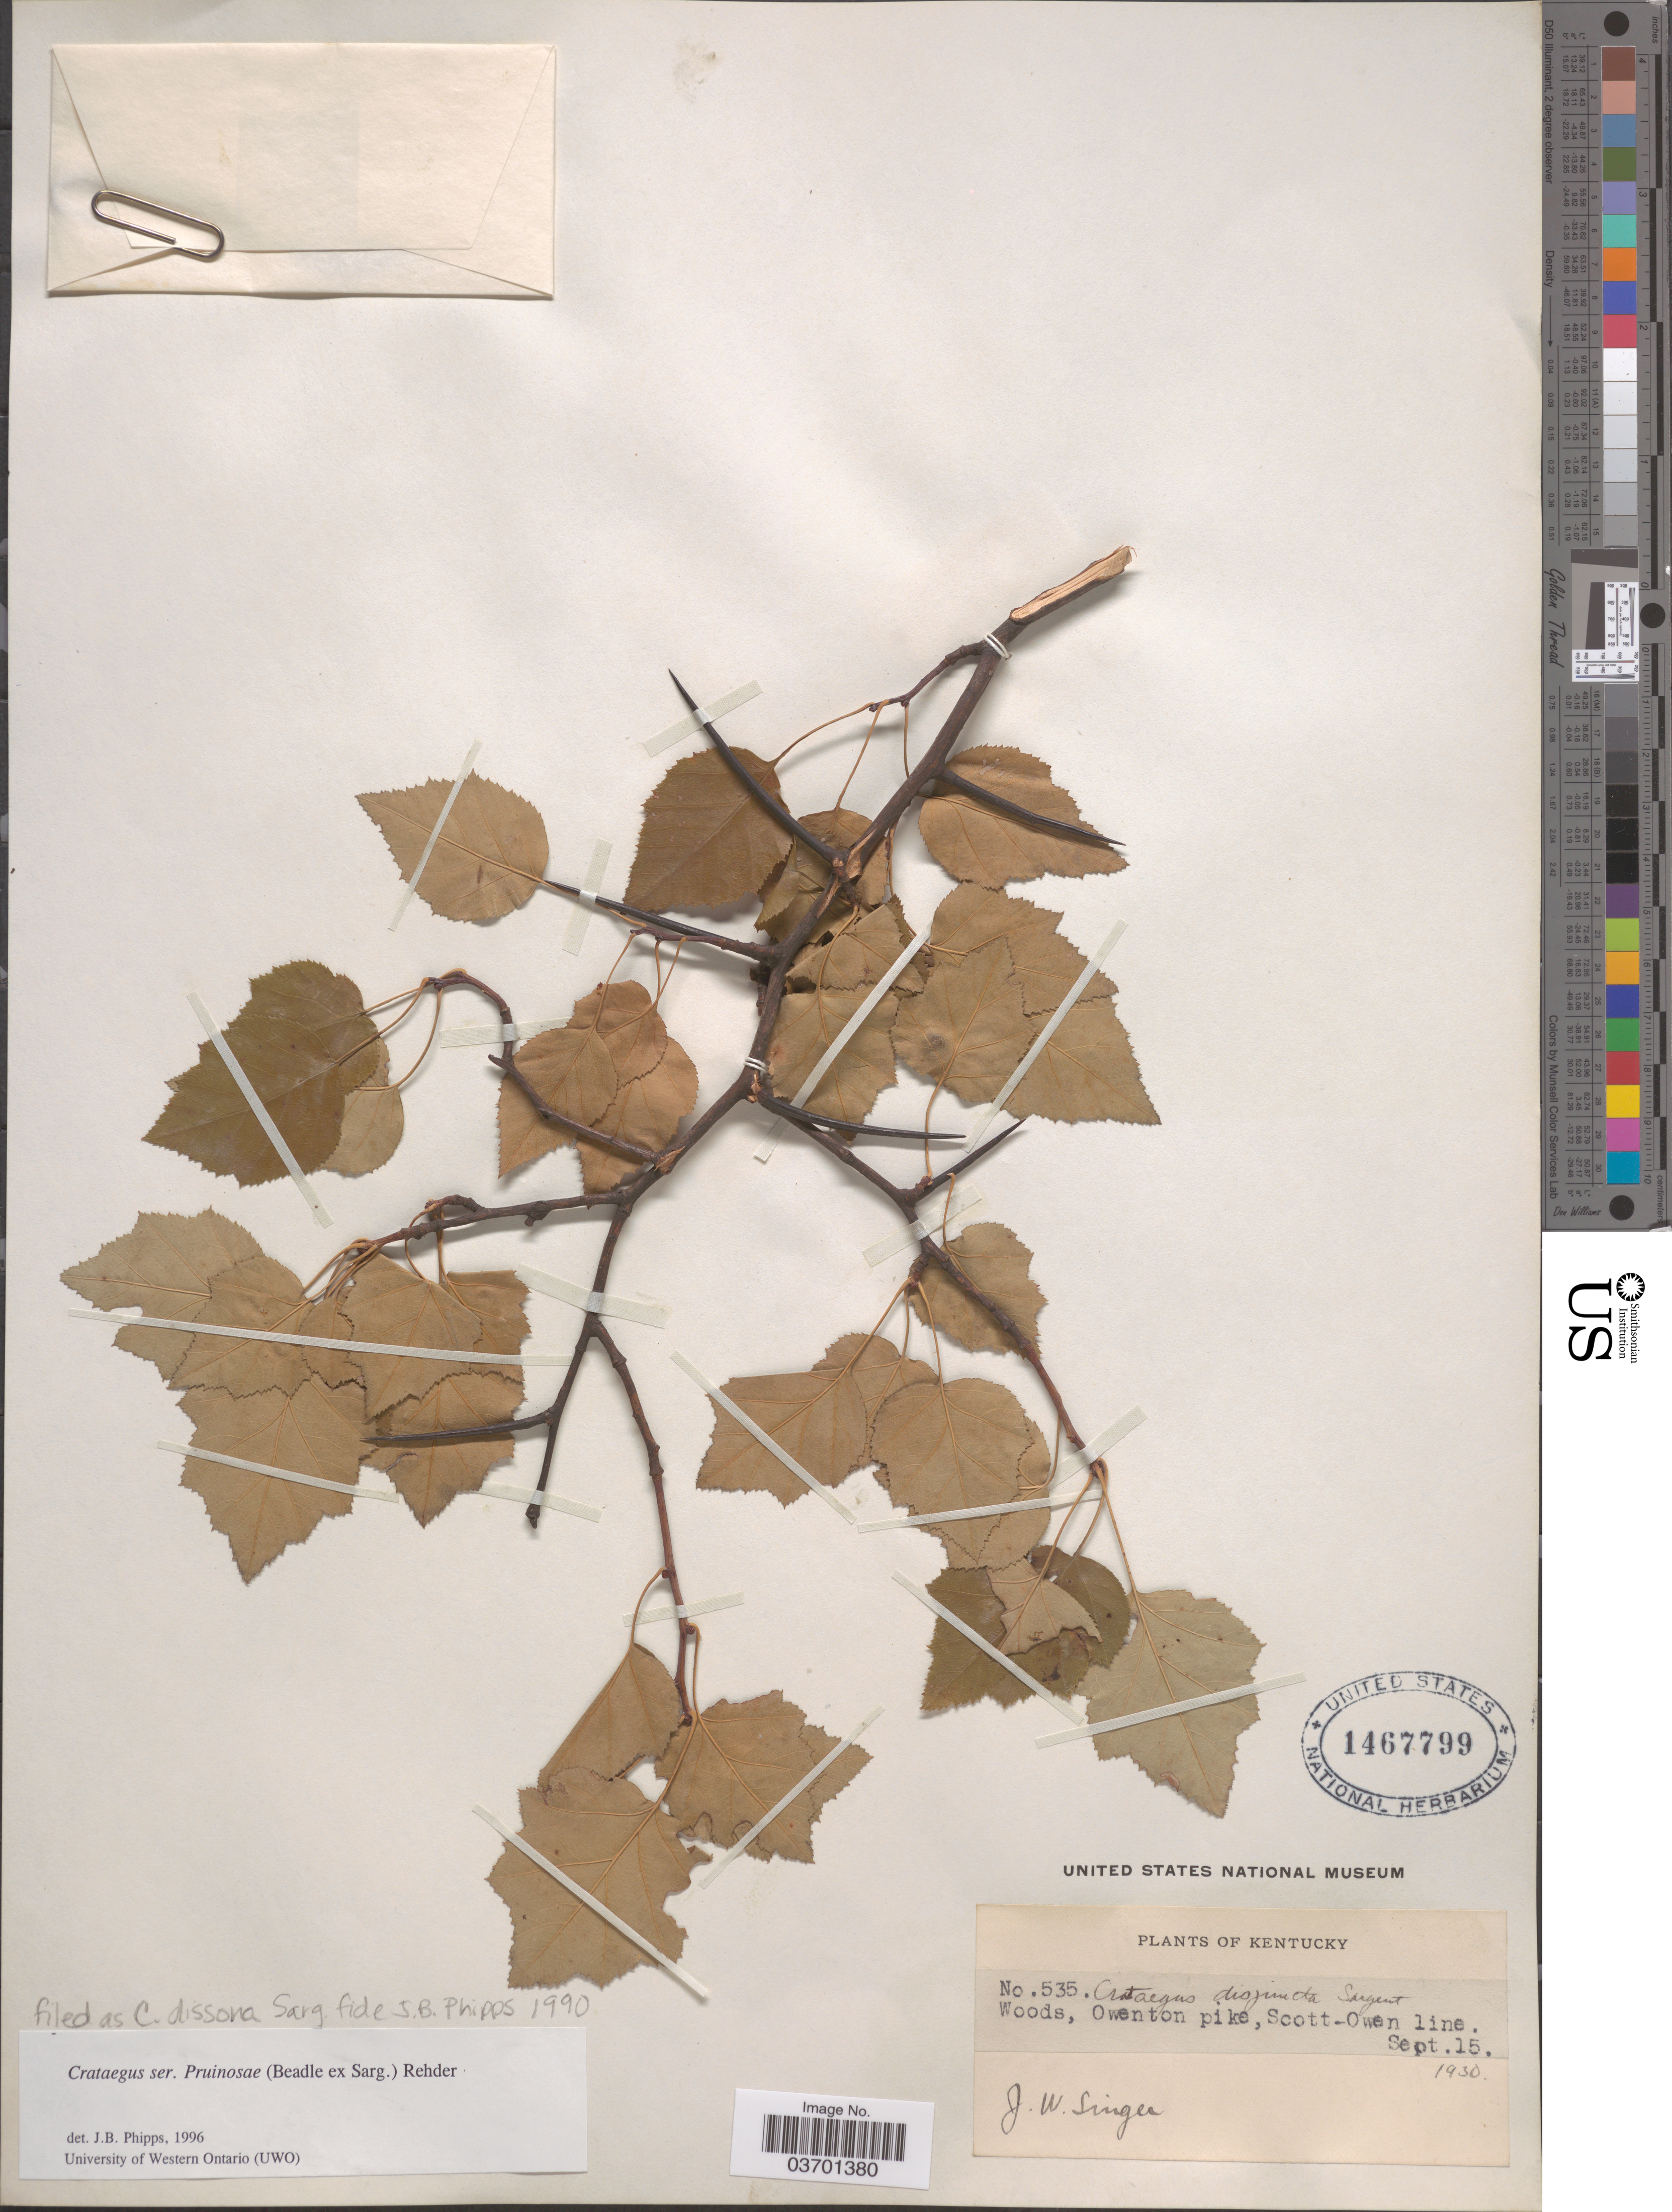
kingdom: Plantae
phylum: Tracheophyta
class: Magnoliopsida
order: Rosales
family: Rosaceae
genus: Crataegus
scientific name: Crataegus pruinosa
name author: (H.L. Wendl.) K. Koch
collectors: J. EW. Singer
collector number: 535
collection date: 1930-09-15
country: United States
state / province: Kentucky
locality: Owenton pike, Scott-Owen line.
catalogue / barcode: US 1467799